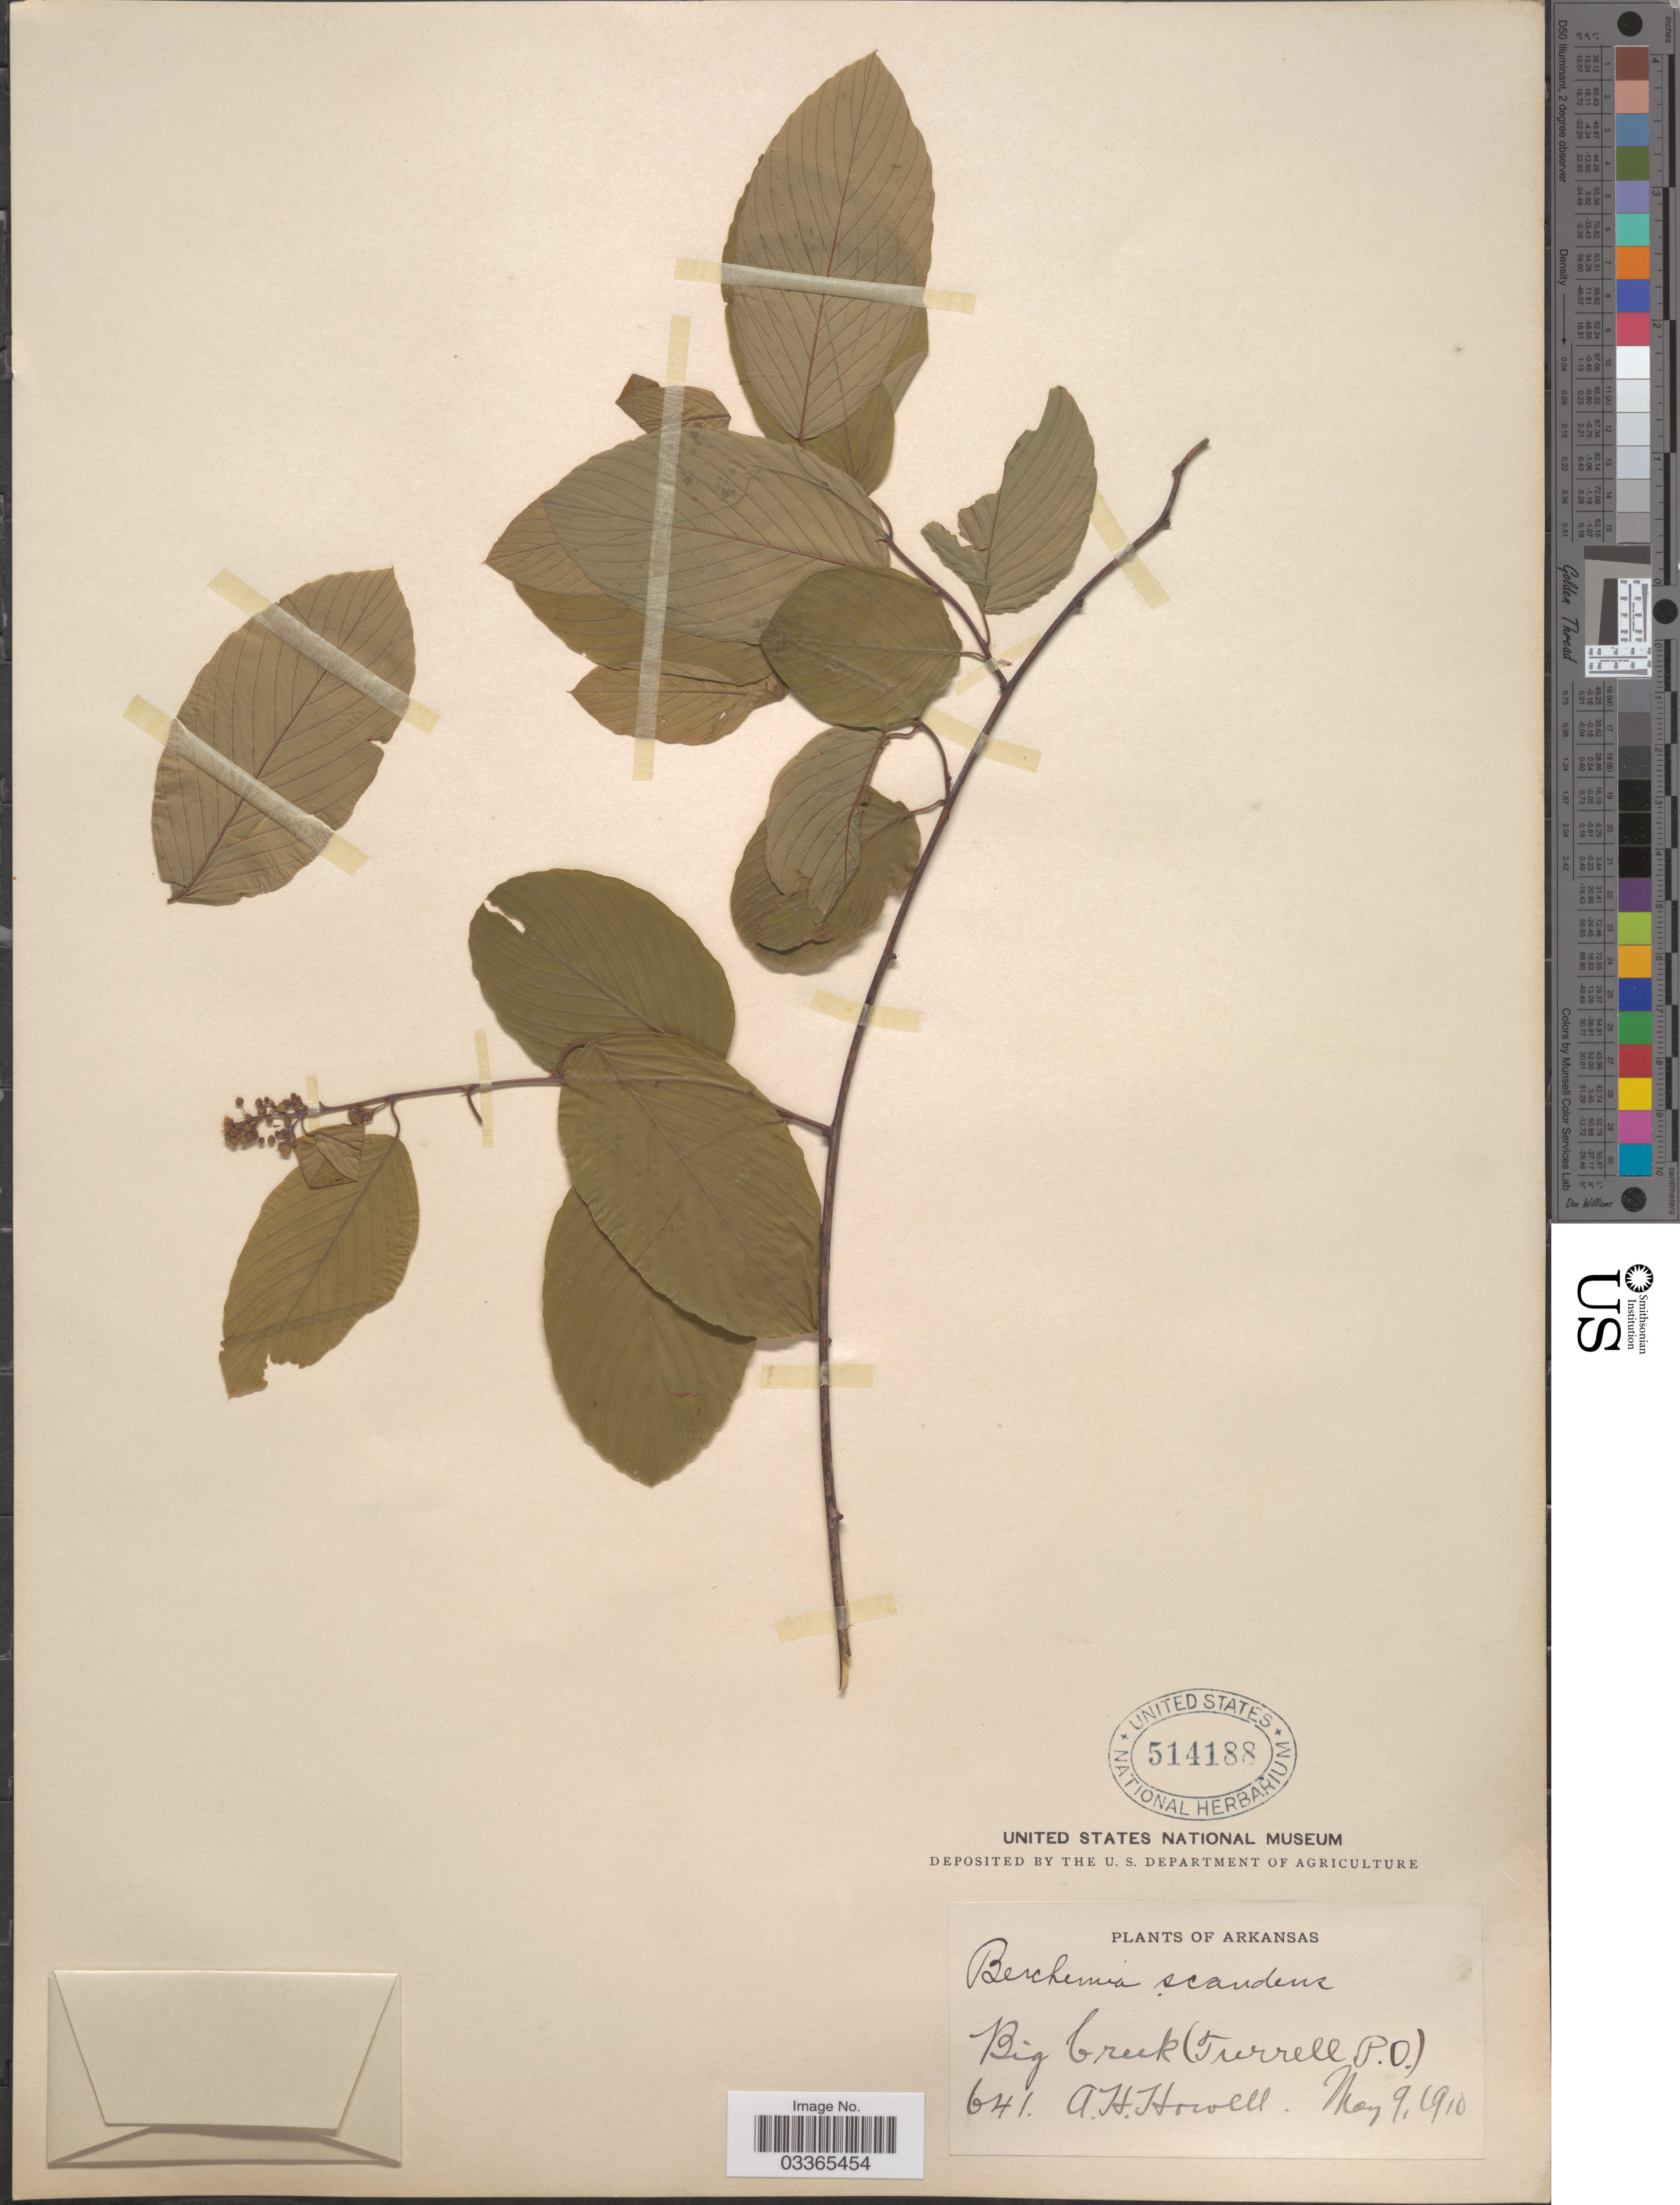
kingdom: Plantae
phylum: Tracheophyta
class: Magnoliopsida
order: Rosales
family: Rhamnaceae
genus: Berchemia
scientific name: Berchemia scandens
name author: (Hill) K. Koch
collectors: A. Howell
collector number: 641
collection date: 1910-05-09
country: United States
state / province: Arkansas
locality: Big Creek (Turrell P.O.).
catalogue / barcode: US 514188